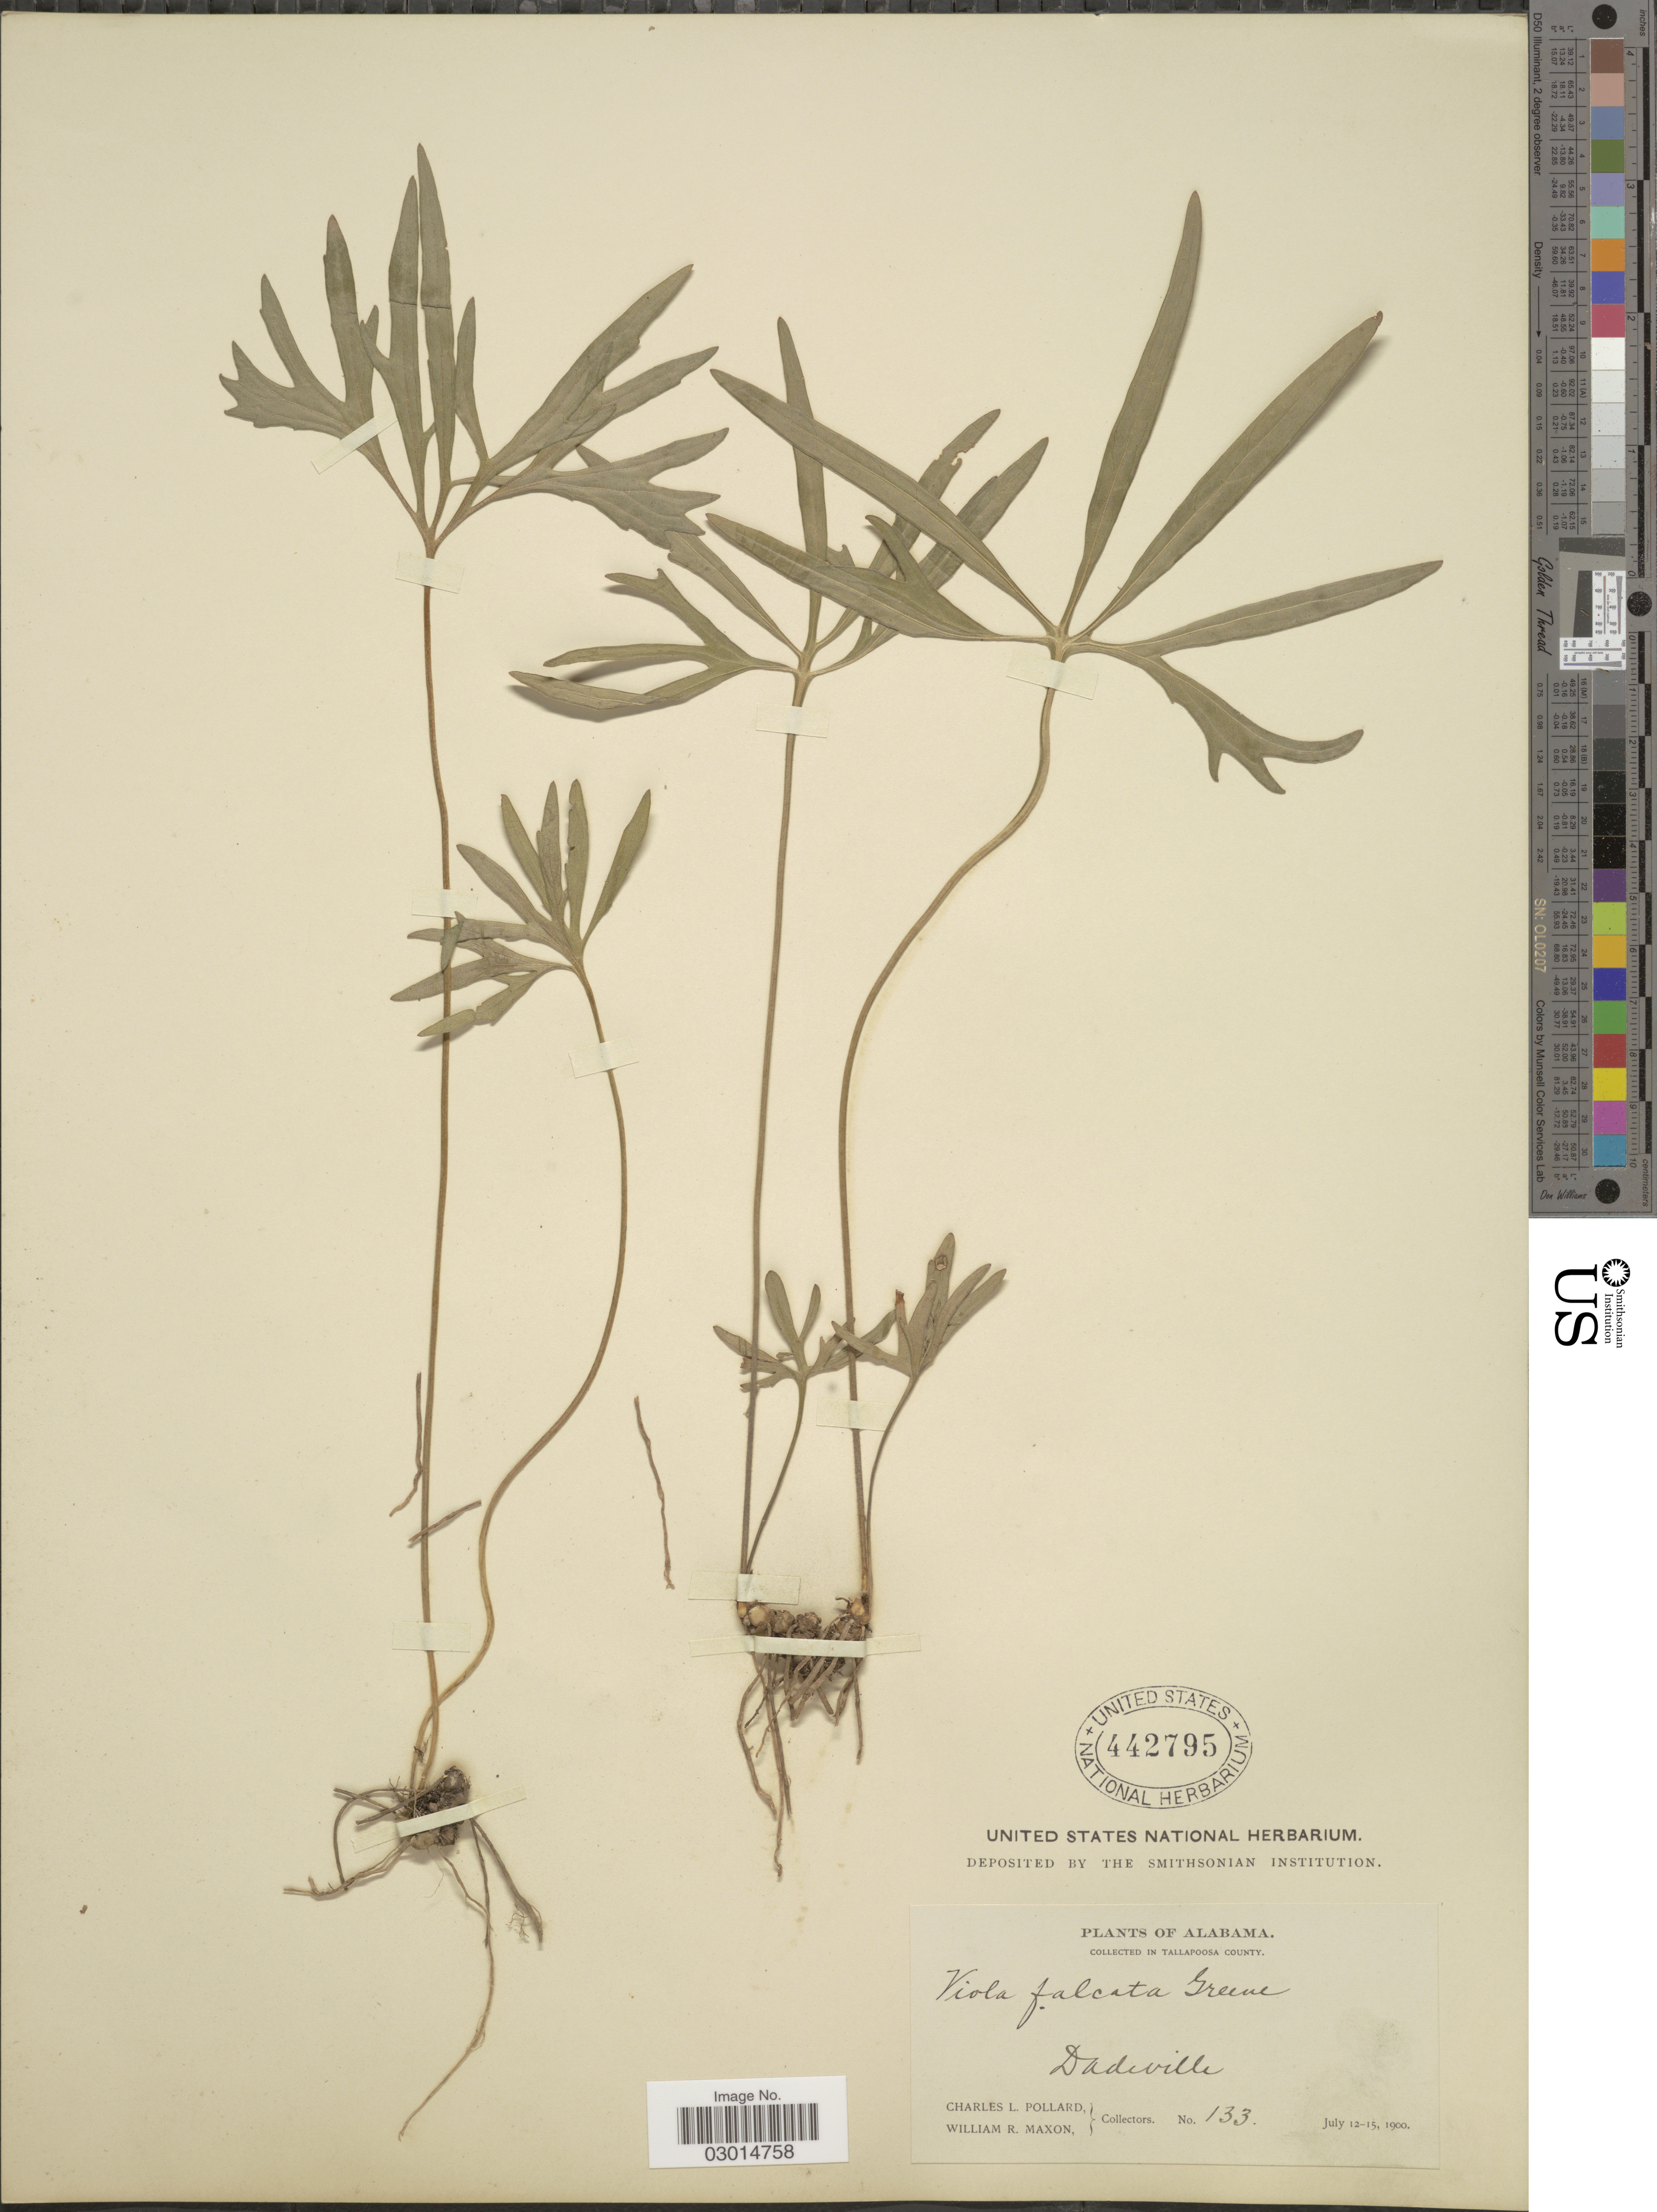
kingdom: Plantae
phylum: Tracheophyta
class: Magnoliopsida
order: Malpighiales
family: Violaceae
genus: Viola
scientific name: Viola falcata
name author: Greene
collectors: C. L. Pollard & W. R. Maxon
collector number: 133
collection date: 1900-07-12/1900-07-15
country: United States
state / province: Alabama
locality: Collected in Tallapoosa County. Dadeville.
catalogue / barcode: US 442795